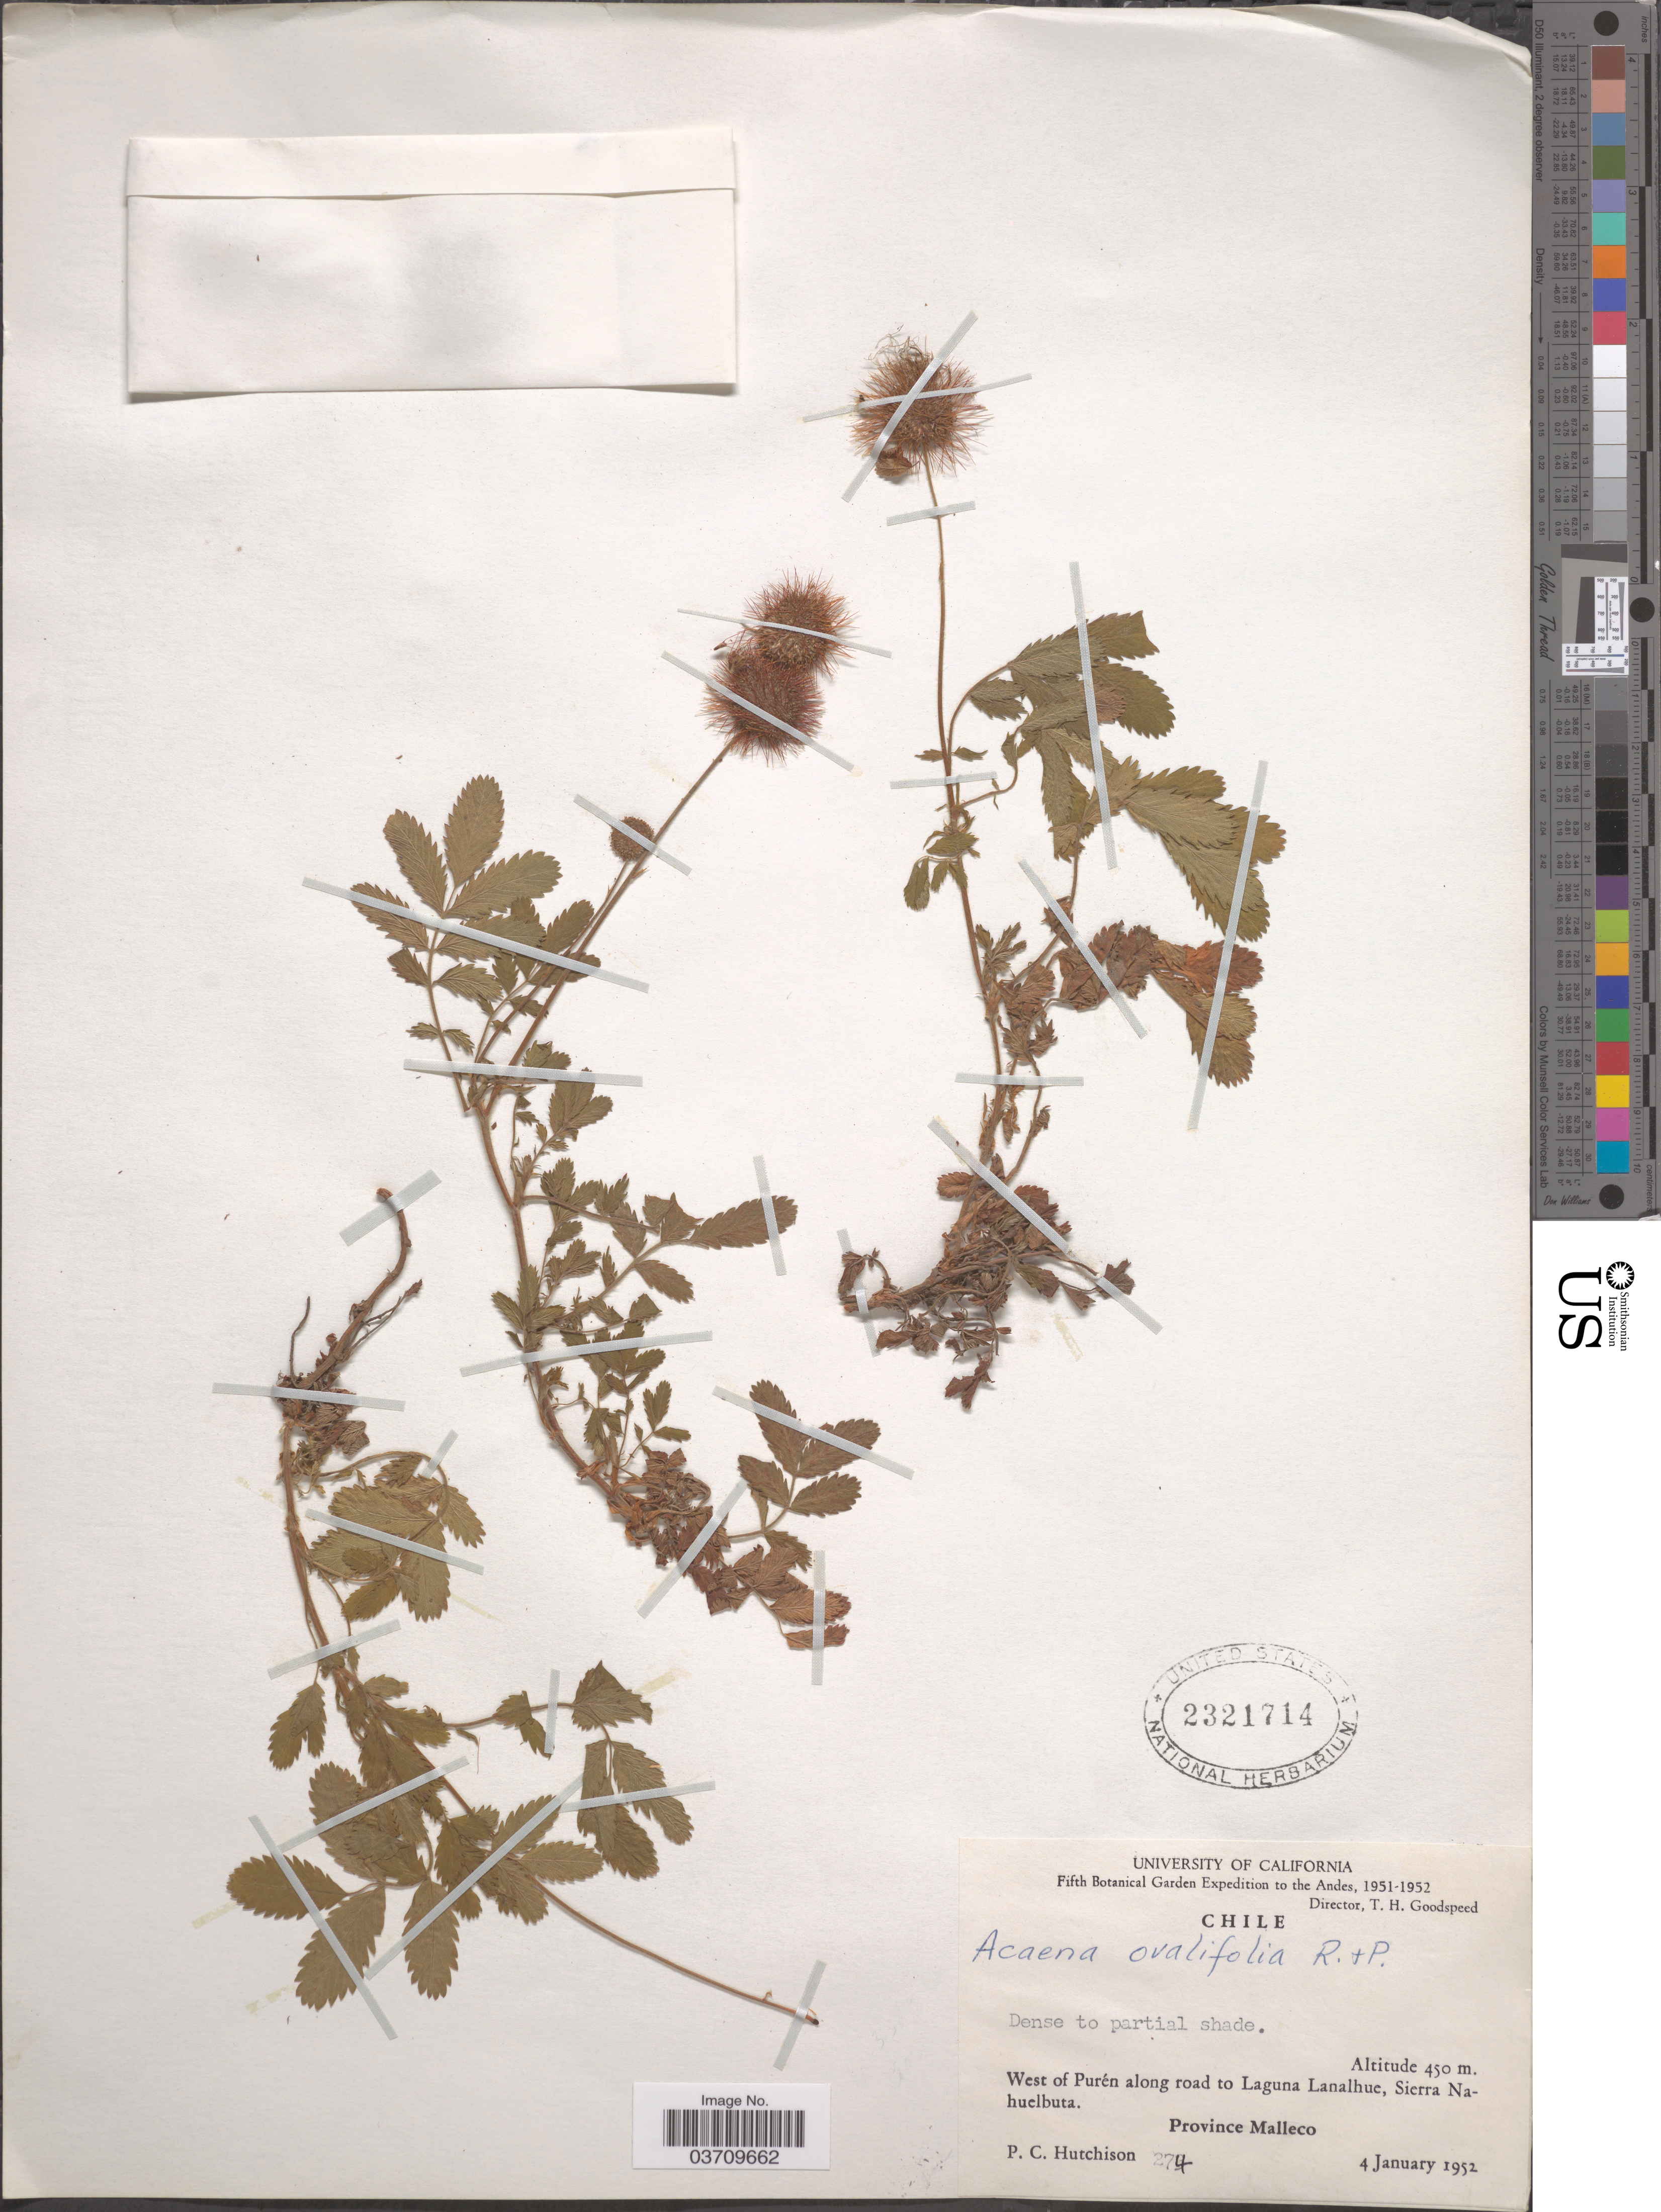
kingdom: Plantae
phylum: Tracheophyta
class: Magnoliopsida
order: Rosales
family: Rosaceae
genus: Acaena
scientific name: Acaena ovalifolia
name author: Ruiz & Pav.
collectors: P. C. Hutchison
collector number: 274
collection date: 1952-01-04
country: Chile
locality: Andes. West of Purén along road to Laguna Lanalhue, Sierra Nahuelbuta. Province Malleco.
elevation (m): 450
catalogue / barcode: US 2321714